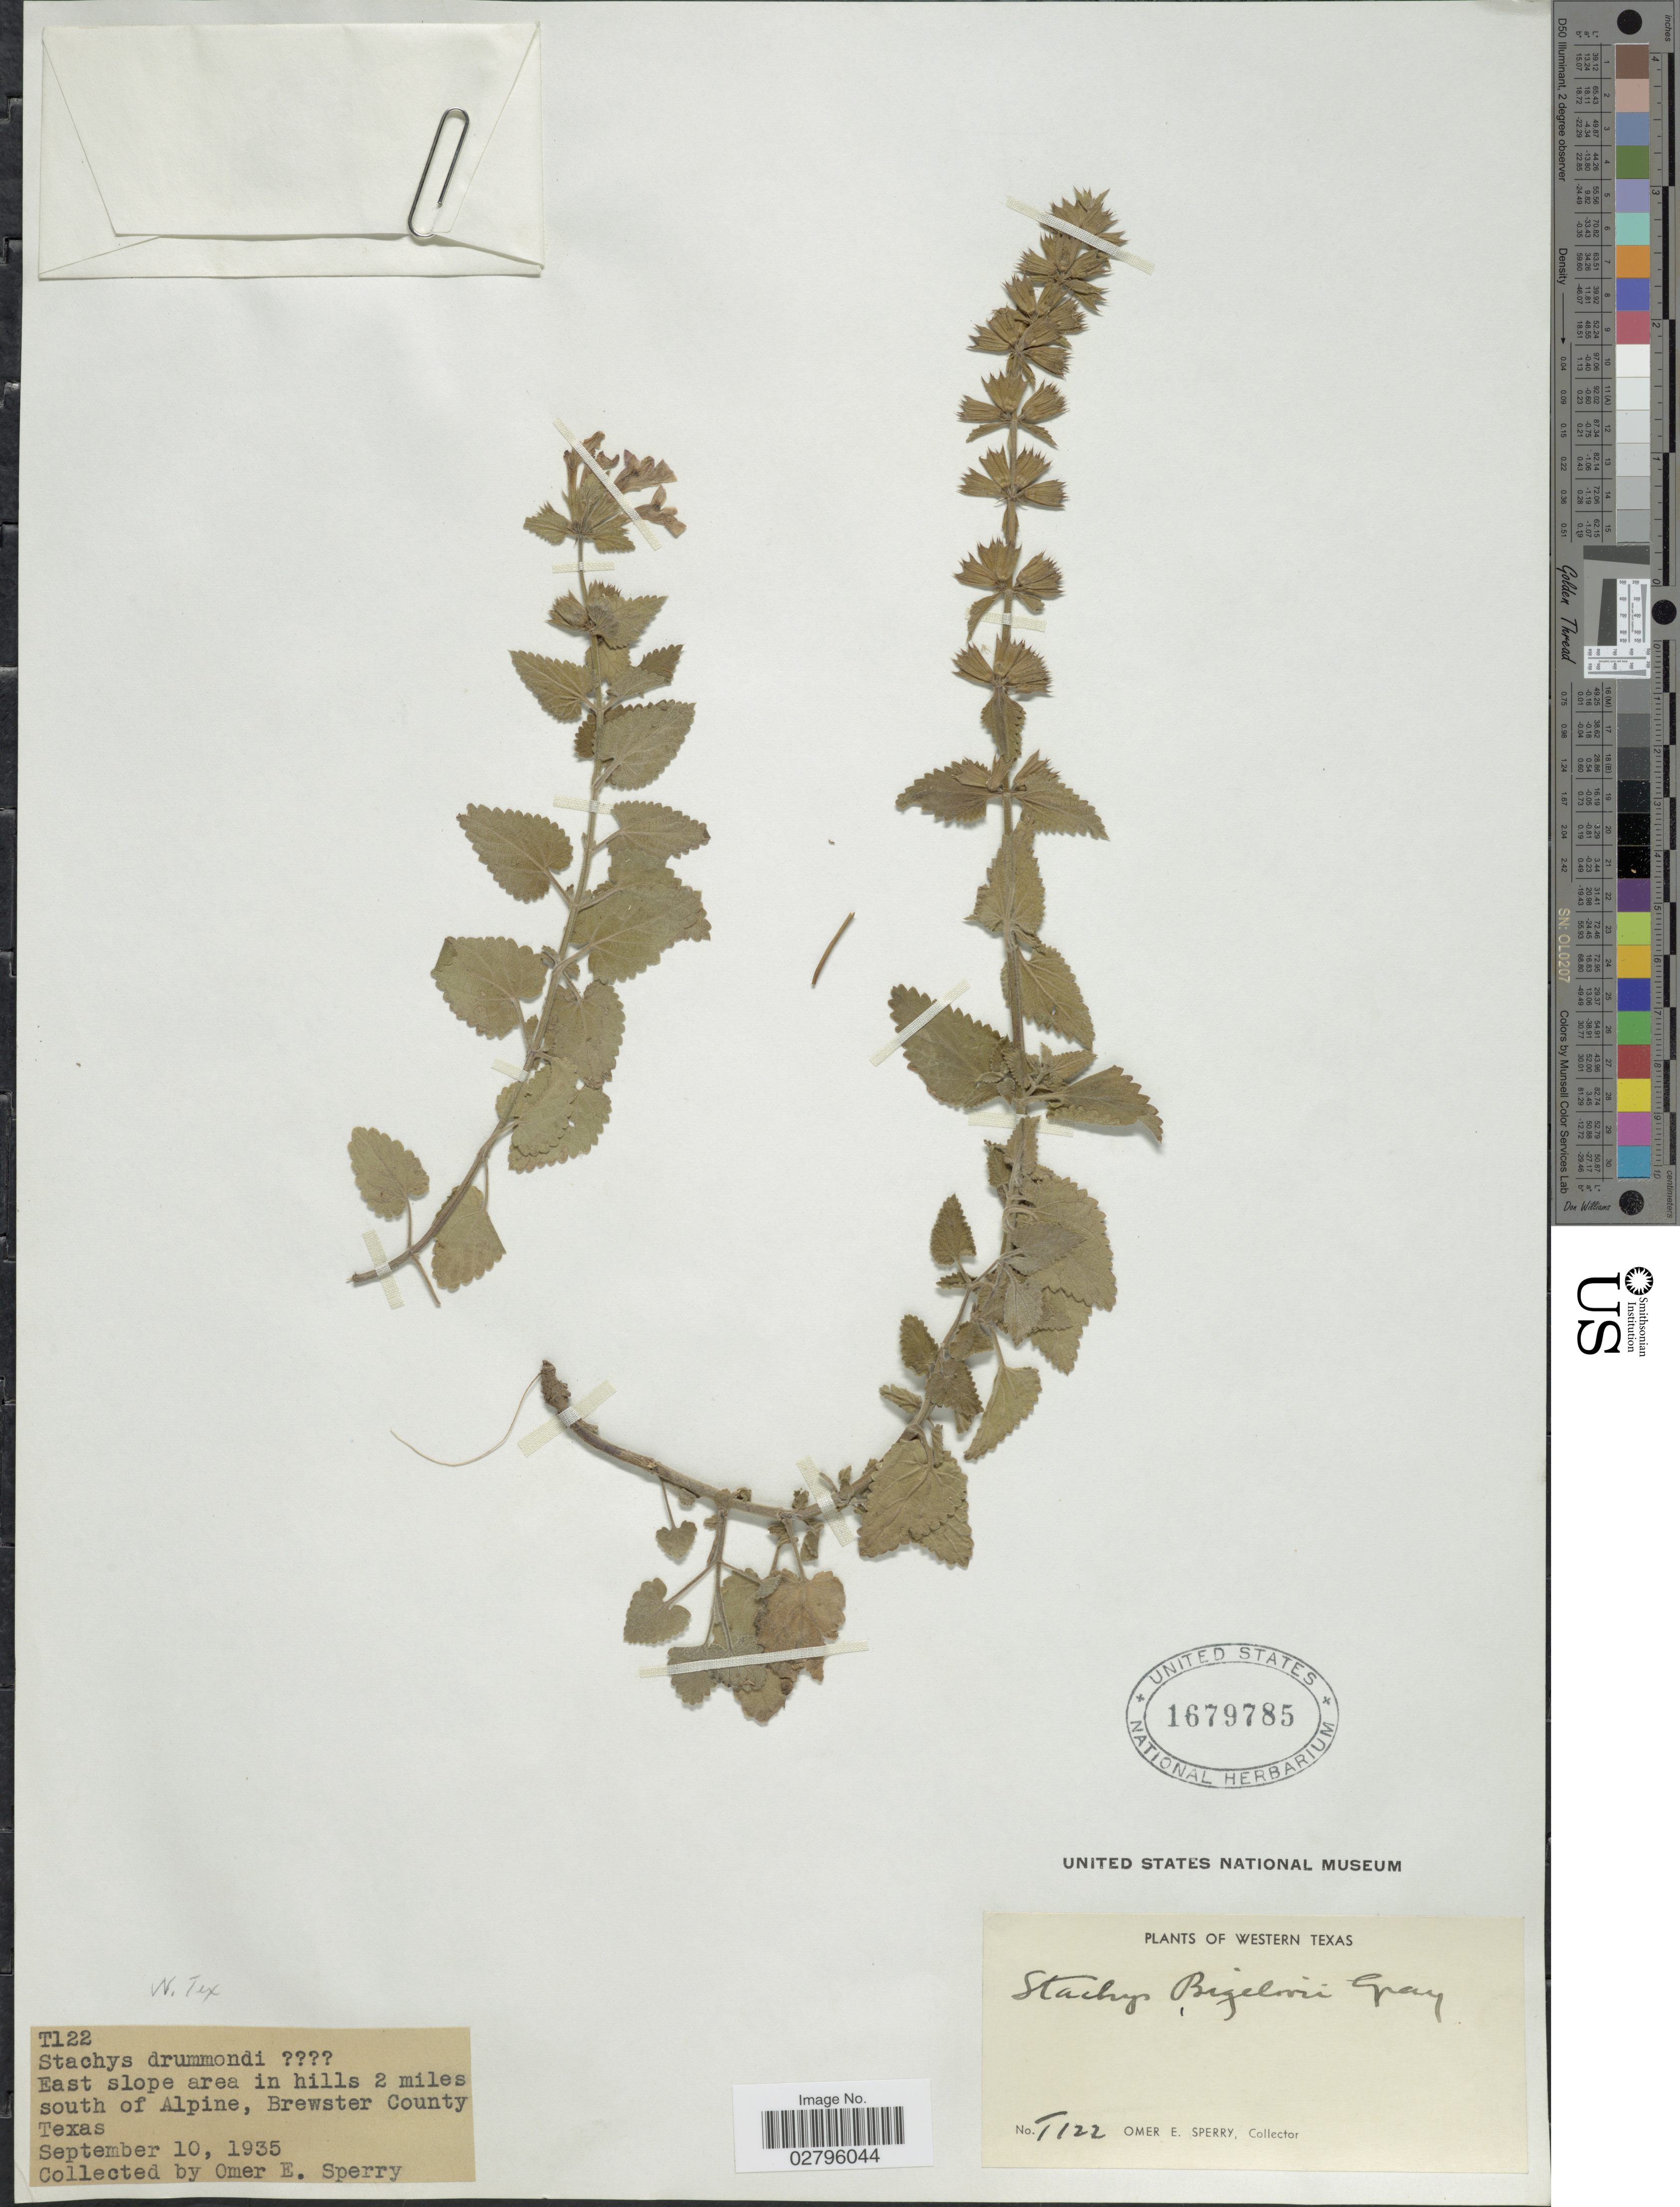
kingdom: Plantae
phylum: Tracheophyta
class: Magnoliopsida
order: Lamiales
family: Lamiaceae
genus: Stachys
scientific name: Stachys bigelovii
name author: A. Gray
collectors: O. E. Sperry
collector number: T122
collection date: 1935-09-10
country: United States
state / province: Texas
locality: Western Texas, East slope area in hills 2 miles south of Alpine, Brewster County.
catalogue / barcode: US 1679785